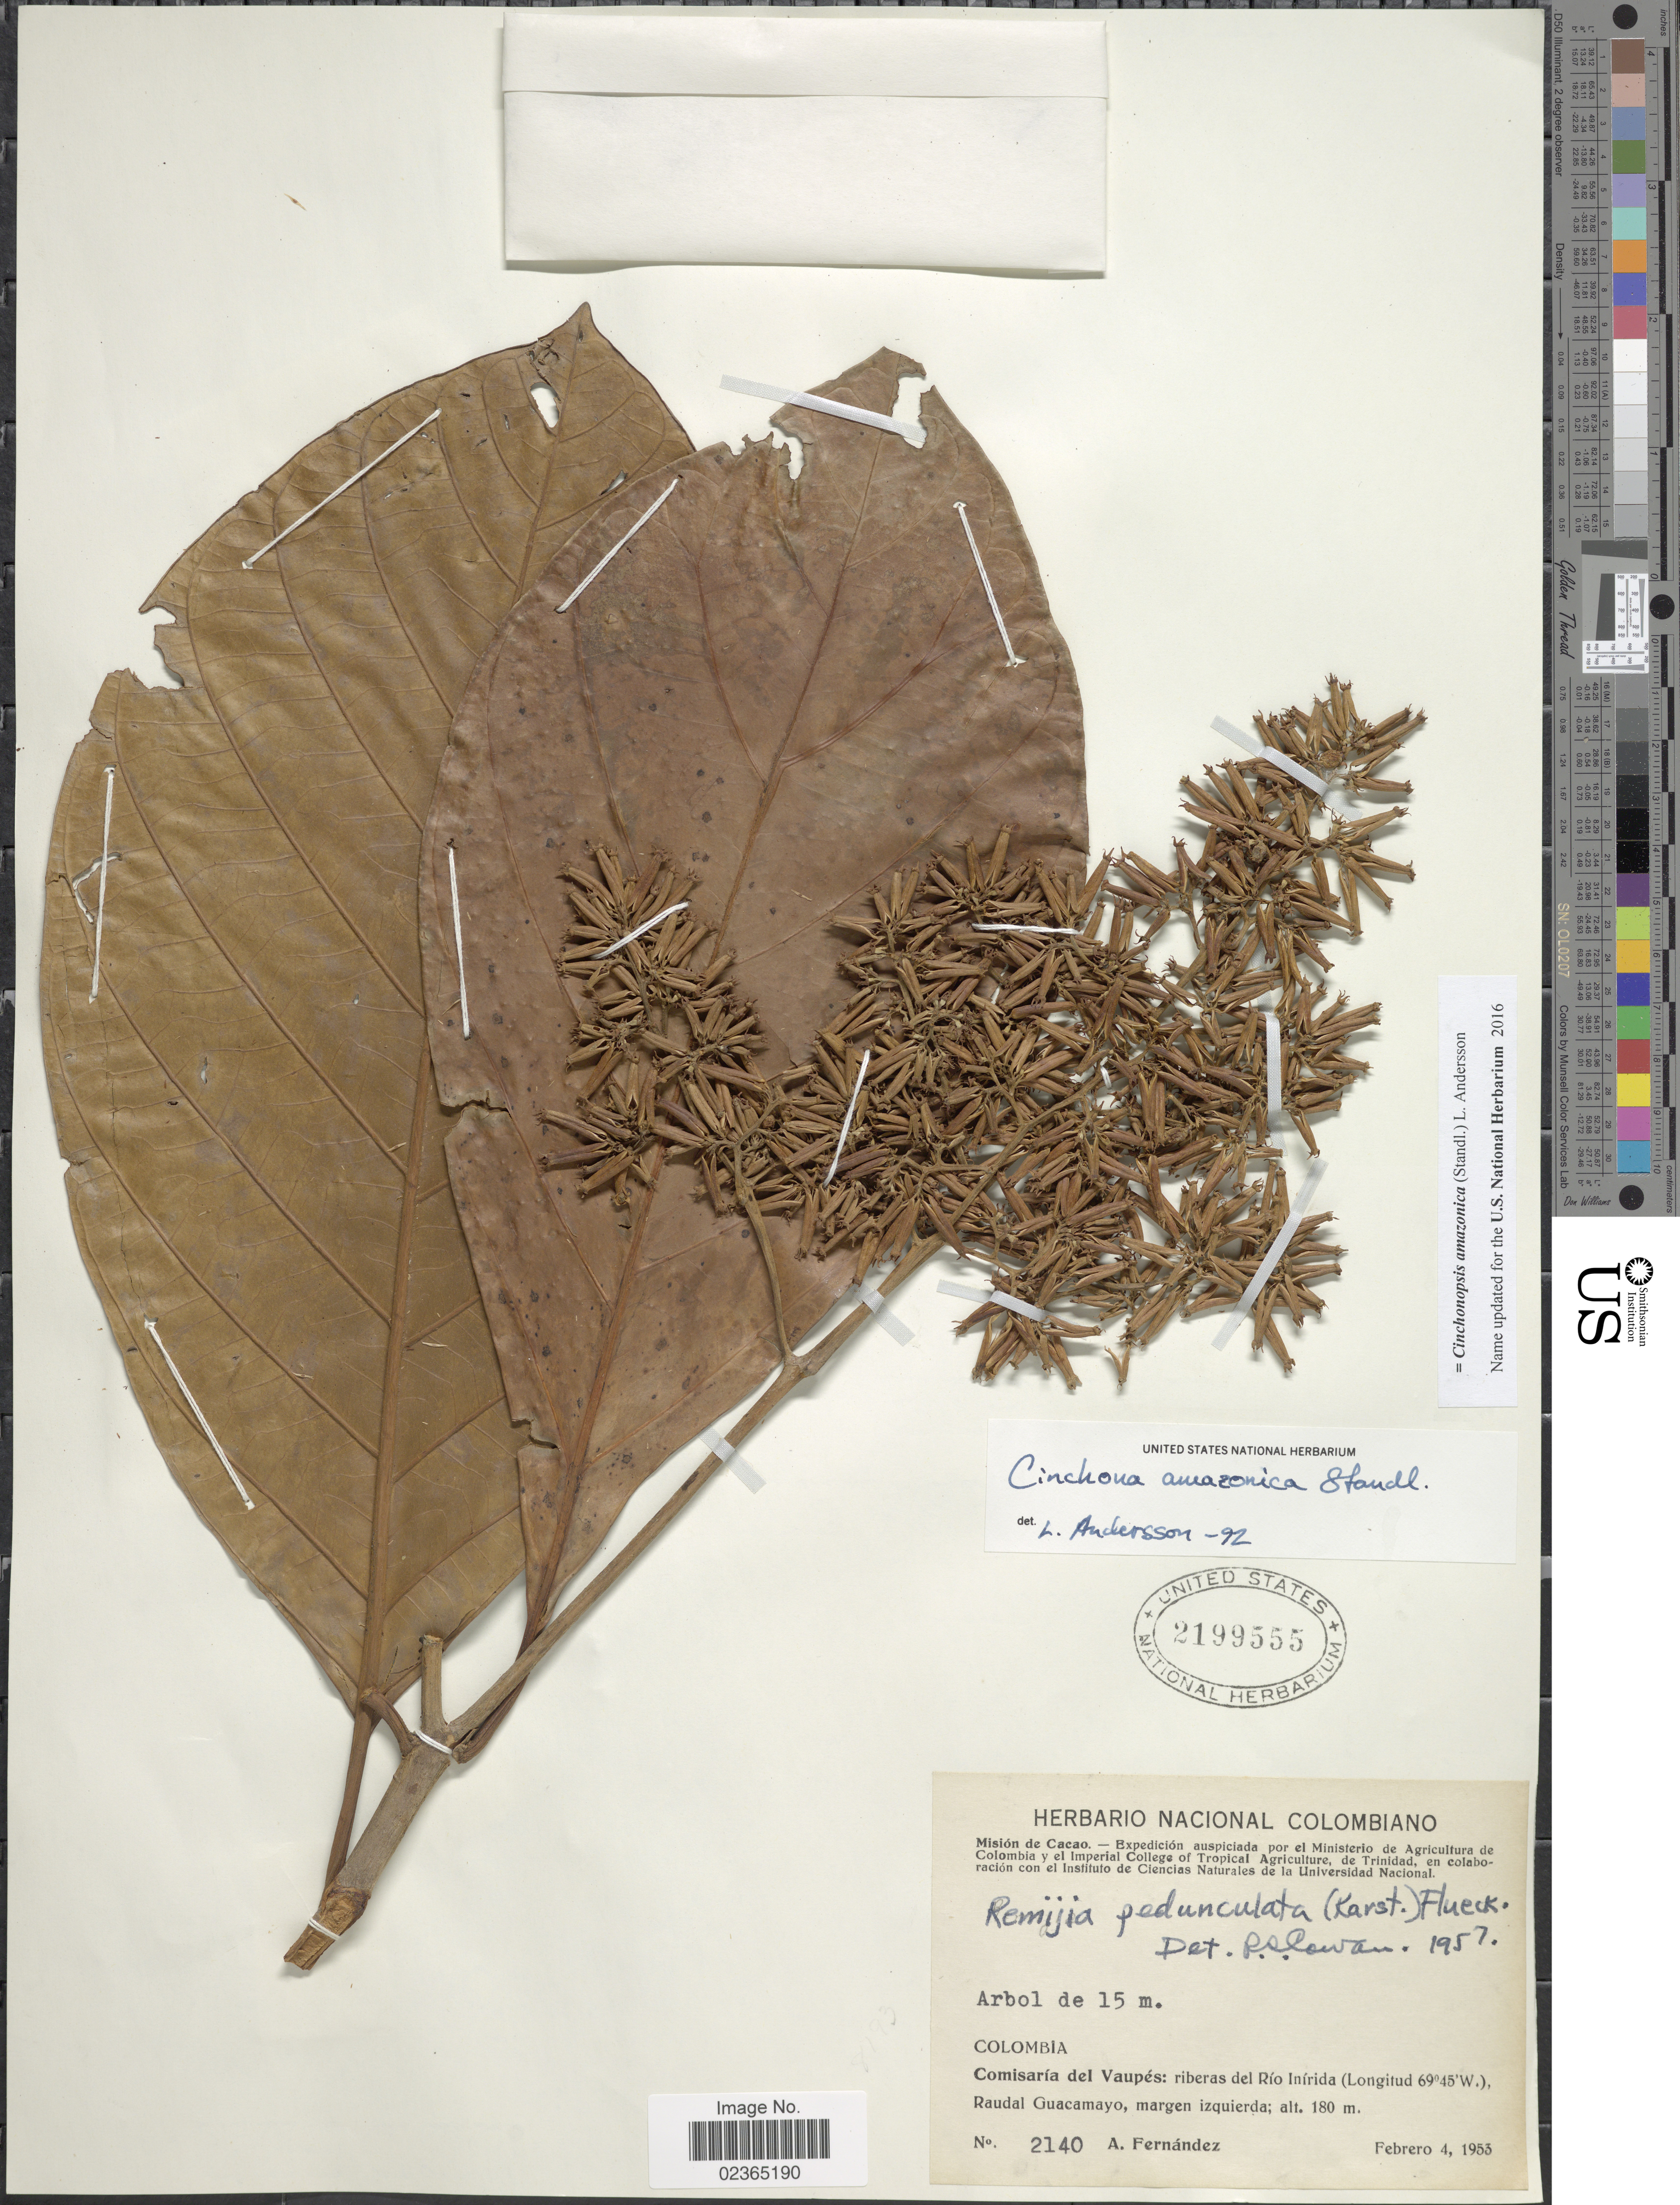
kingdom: Plantae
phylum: Tracheophyta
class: Magnoliopsida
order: Gentianales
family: Rubiaceae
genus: Cinchona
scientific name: Cinchona amazonica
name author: Standl.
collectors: A. Fernández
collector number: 2140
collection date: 1953-02-04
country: Colombia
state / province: Vaupés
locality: Comisaria del Vaupes: riberas del Rio Inirida, Raudal Guacamayom nargen izqueirda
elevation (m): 180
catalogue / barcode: US 2199555